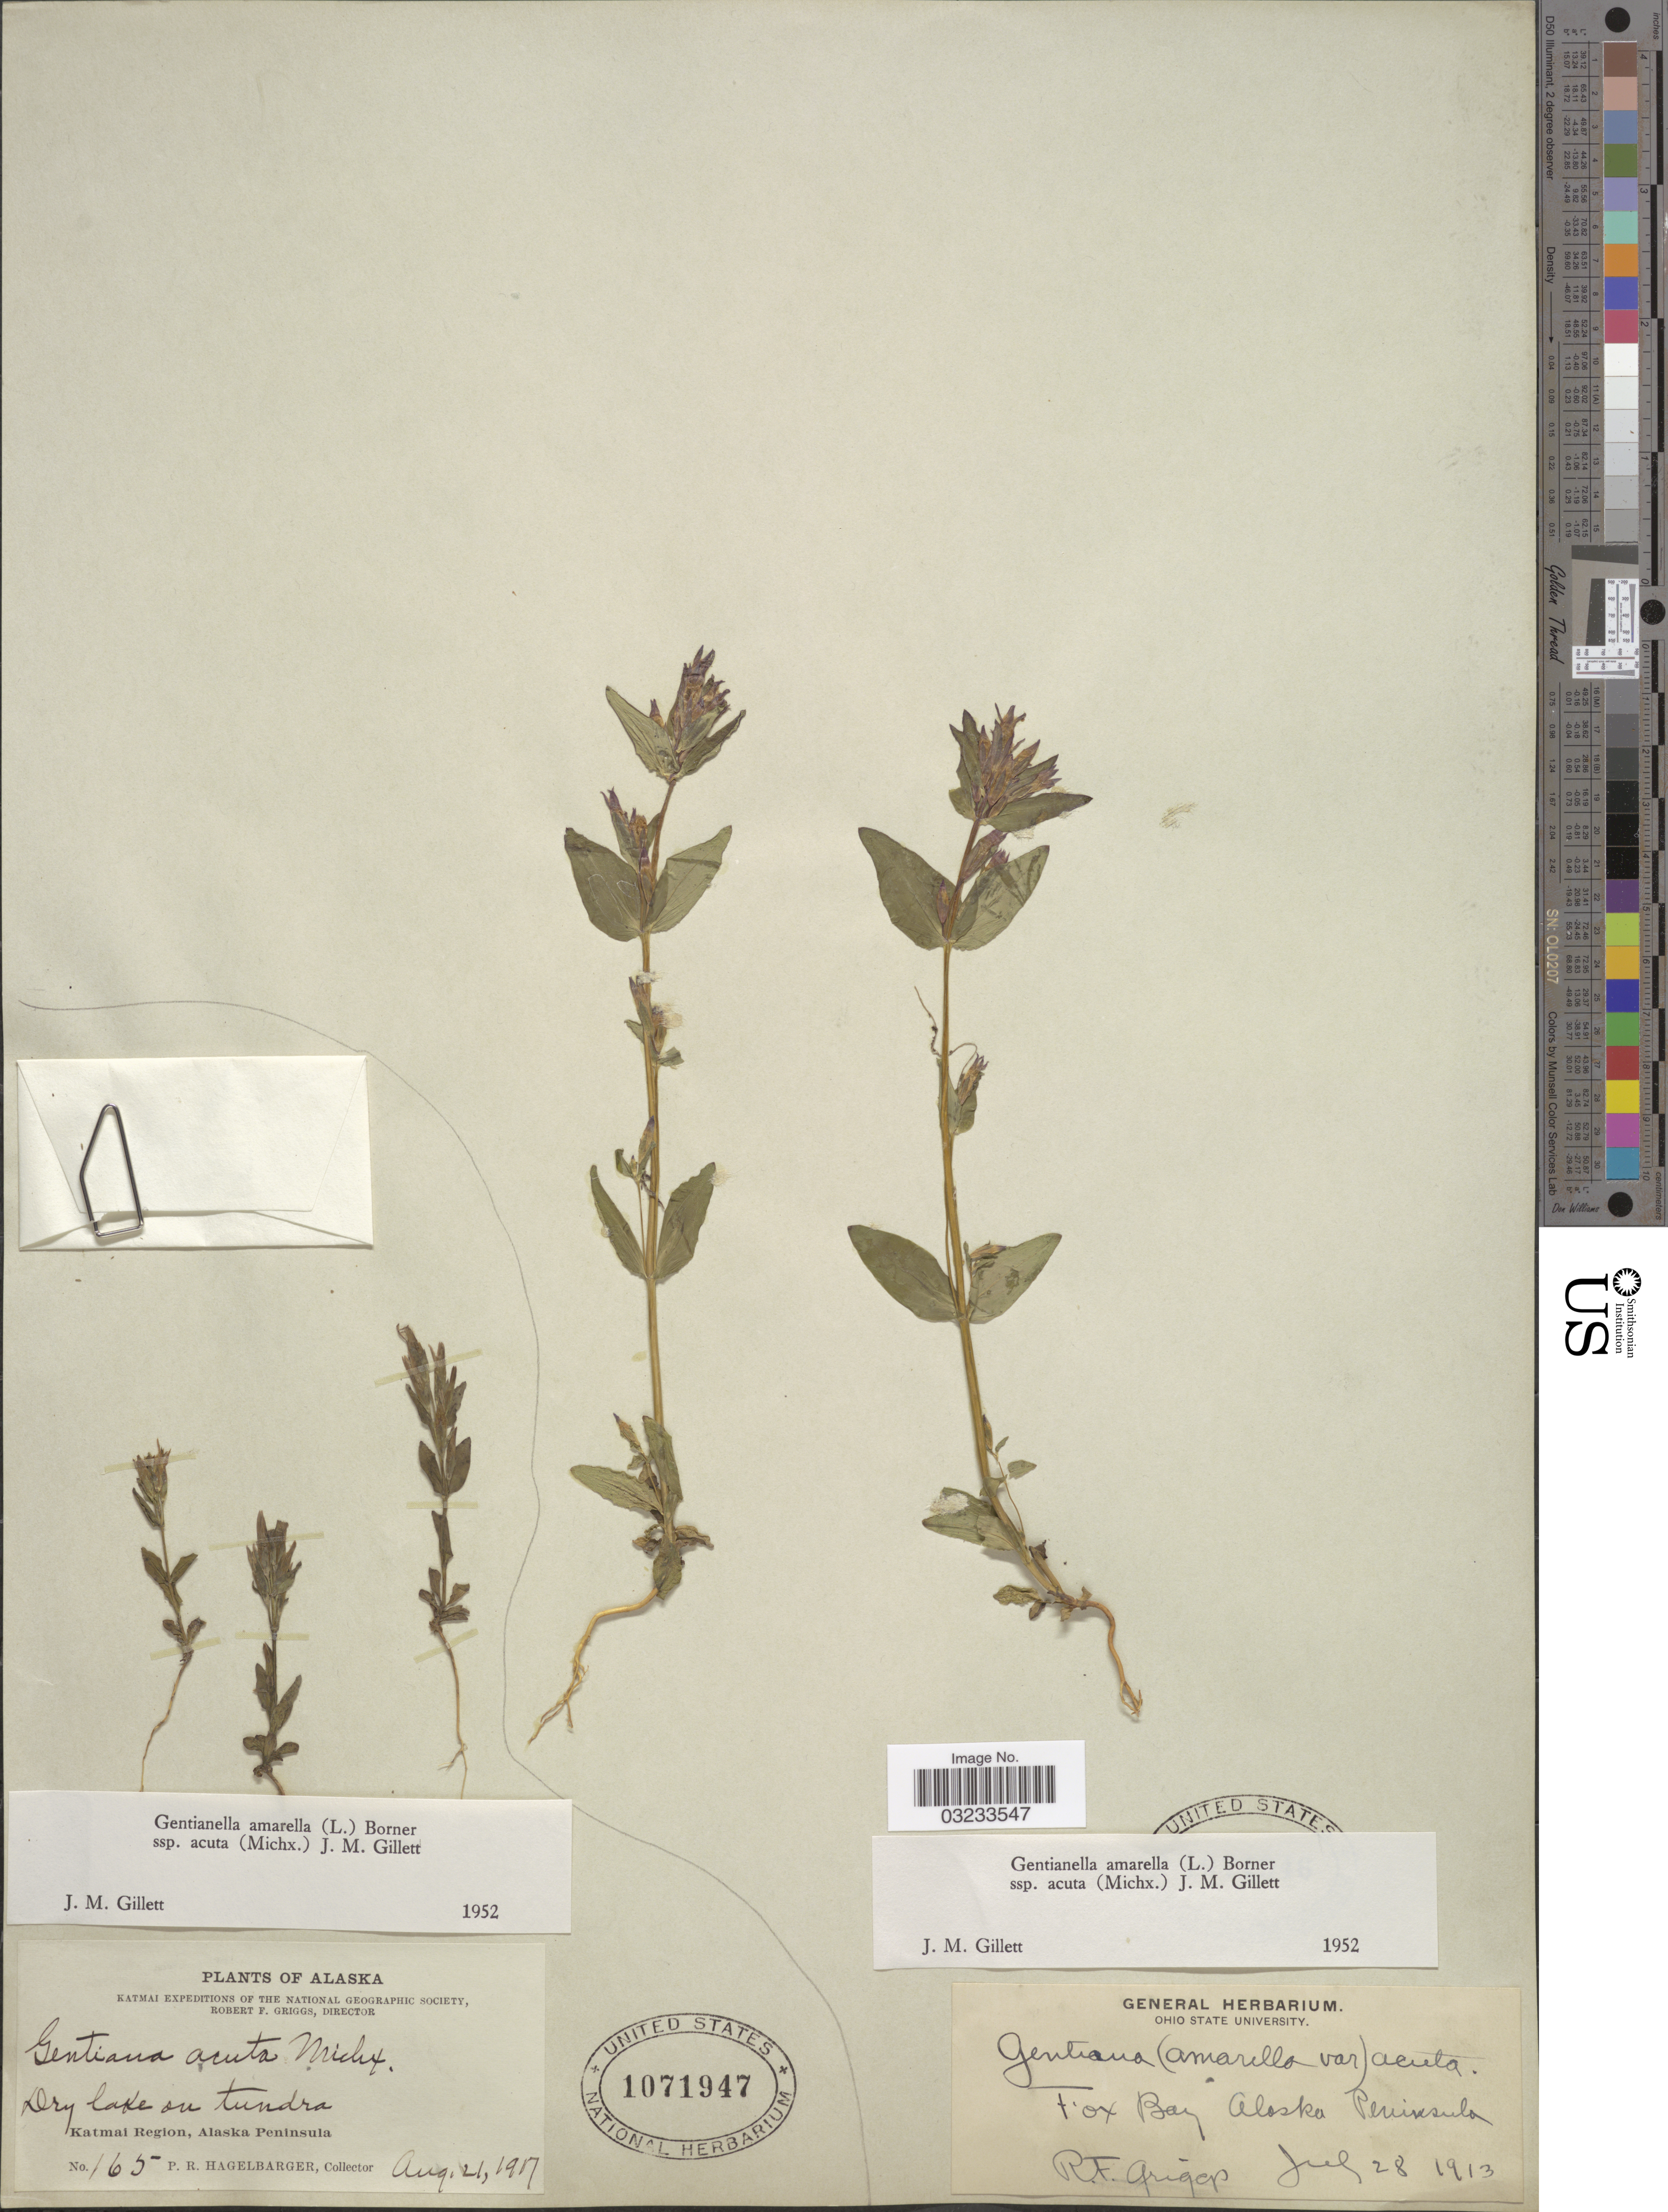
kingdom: Plantae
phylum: Tracheophyta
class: Magnoliopsida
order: Gentianales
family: Gentianaceae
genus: Gentiana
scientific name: Gentiana acuta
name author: Michx.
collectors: P. Hagelbarger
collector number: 165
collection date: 1907-08-21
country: United States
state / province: Alaska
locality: Dry lake on tundra. Katmai Region, Alaska Peninsula.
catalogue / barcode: US 1071947